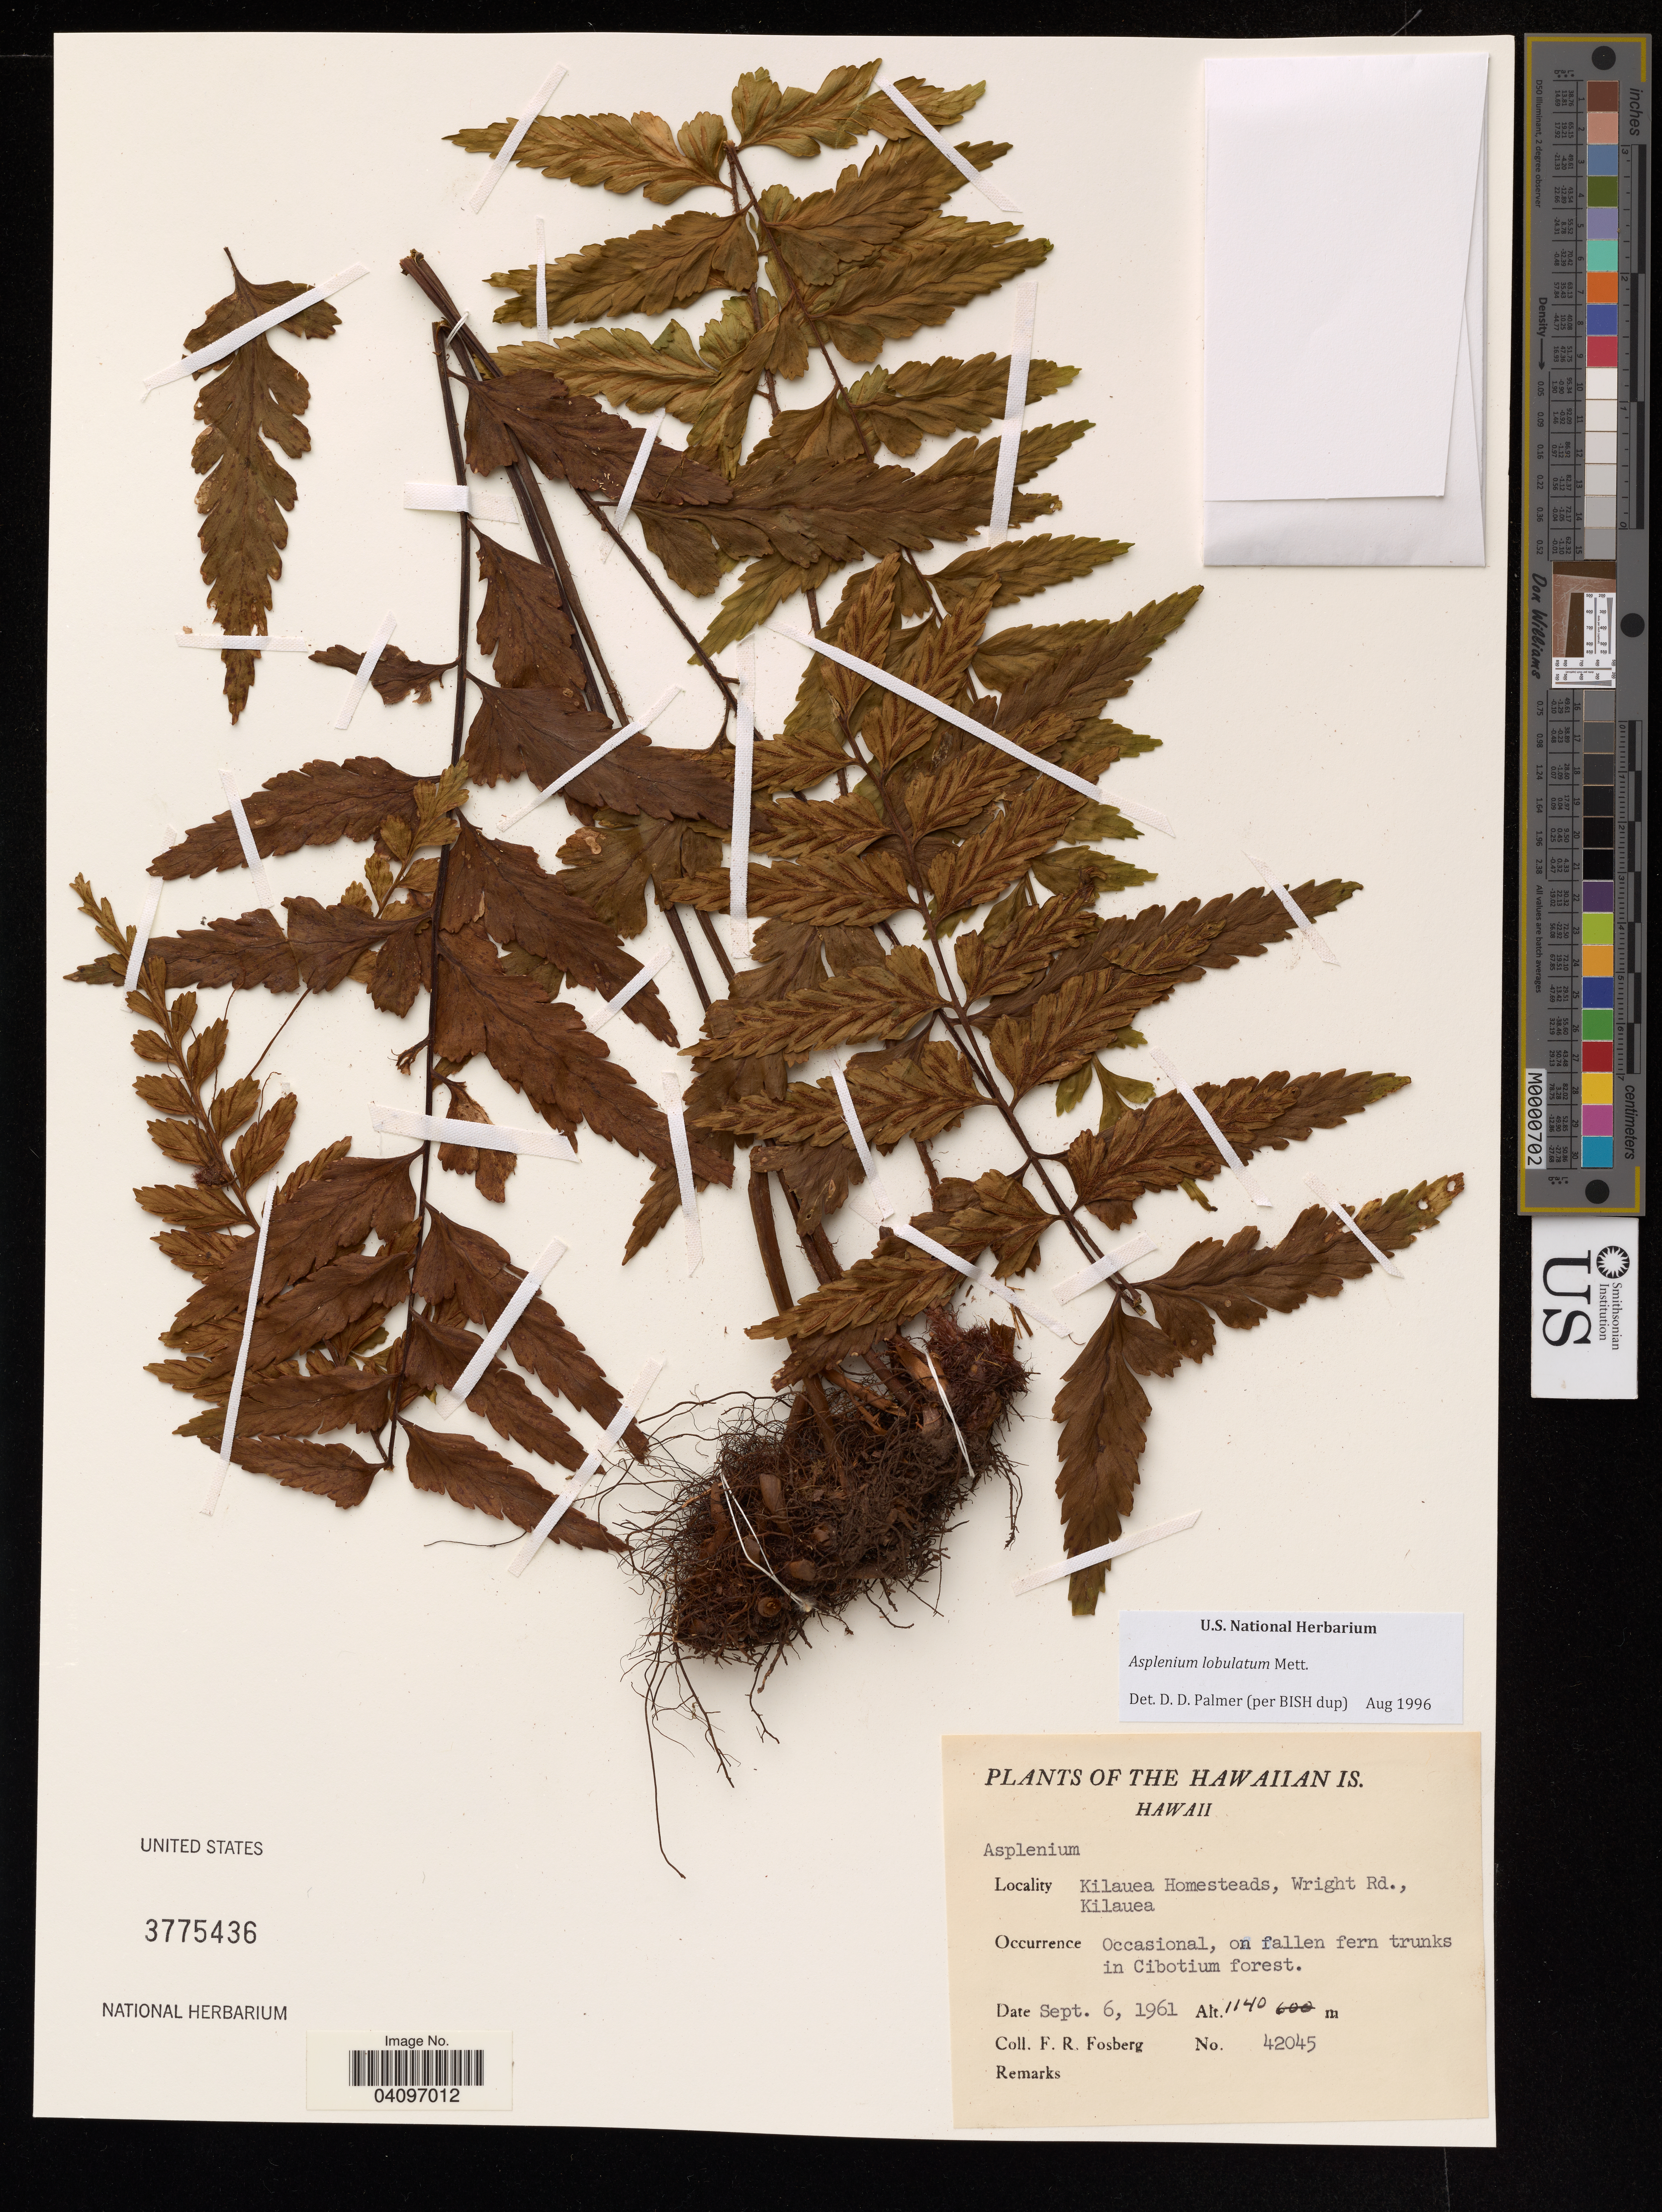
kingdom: Plantae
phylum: Tracheophyta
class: Polypodiopsida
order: Polypodiales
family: Aspleniaceae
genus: Asplenium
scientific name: Asplenium lobulatum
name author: Mett.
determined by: Palmer, D. D.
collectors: F. R. Fosberg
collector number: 42045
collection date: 1961-09-06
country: United States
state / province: Hawaii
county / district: Hawaii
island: Hawaii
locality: Kilauea Homesteads, Wright Rd., Kilauea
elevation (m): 1140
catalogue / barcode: US 3775436